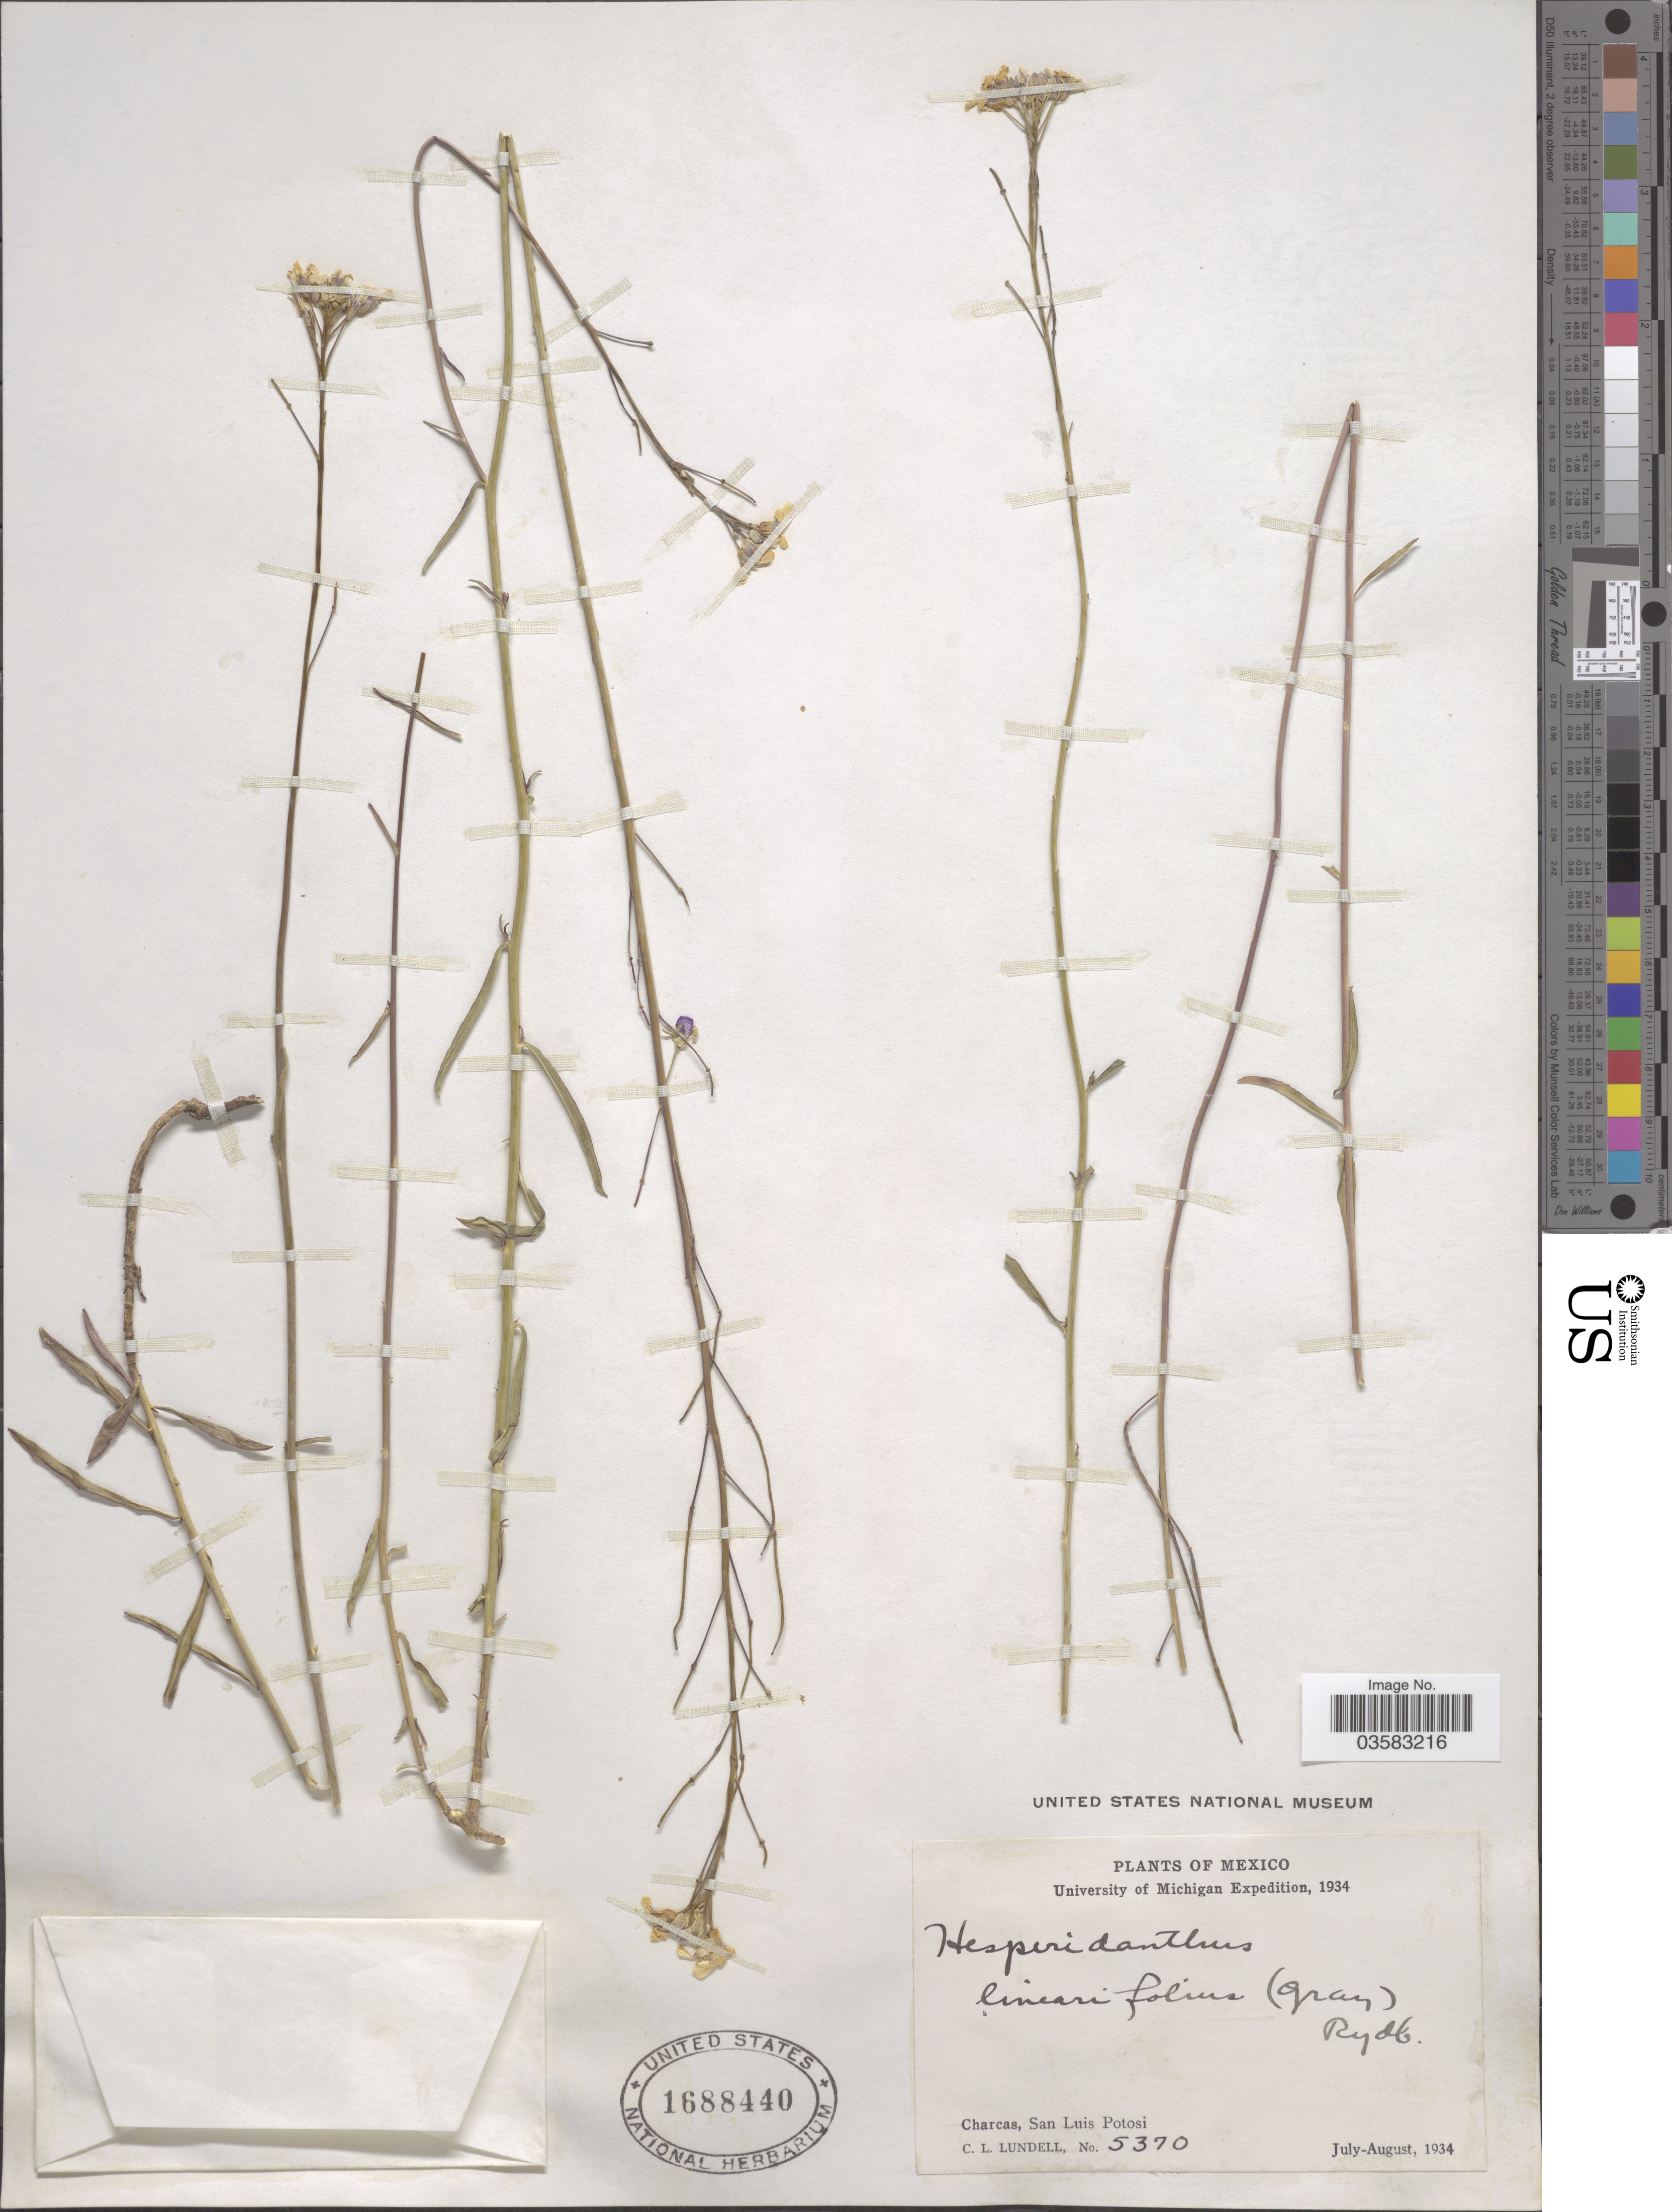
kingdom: Plantae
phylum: Tracheophyta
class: Magnoliopsida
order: Brassicales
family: Brassicaceae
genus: Sisymbrium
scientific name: Sisymbrium linearifolium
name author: (A. Gray) Payson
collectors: C. L. Lundell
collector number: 5370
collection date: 1934-07/1934-08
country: Mexico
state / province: San Luis Potosí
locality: Charcas.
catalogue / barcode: US 1688440